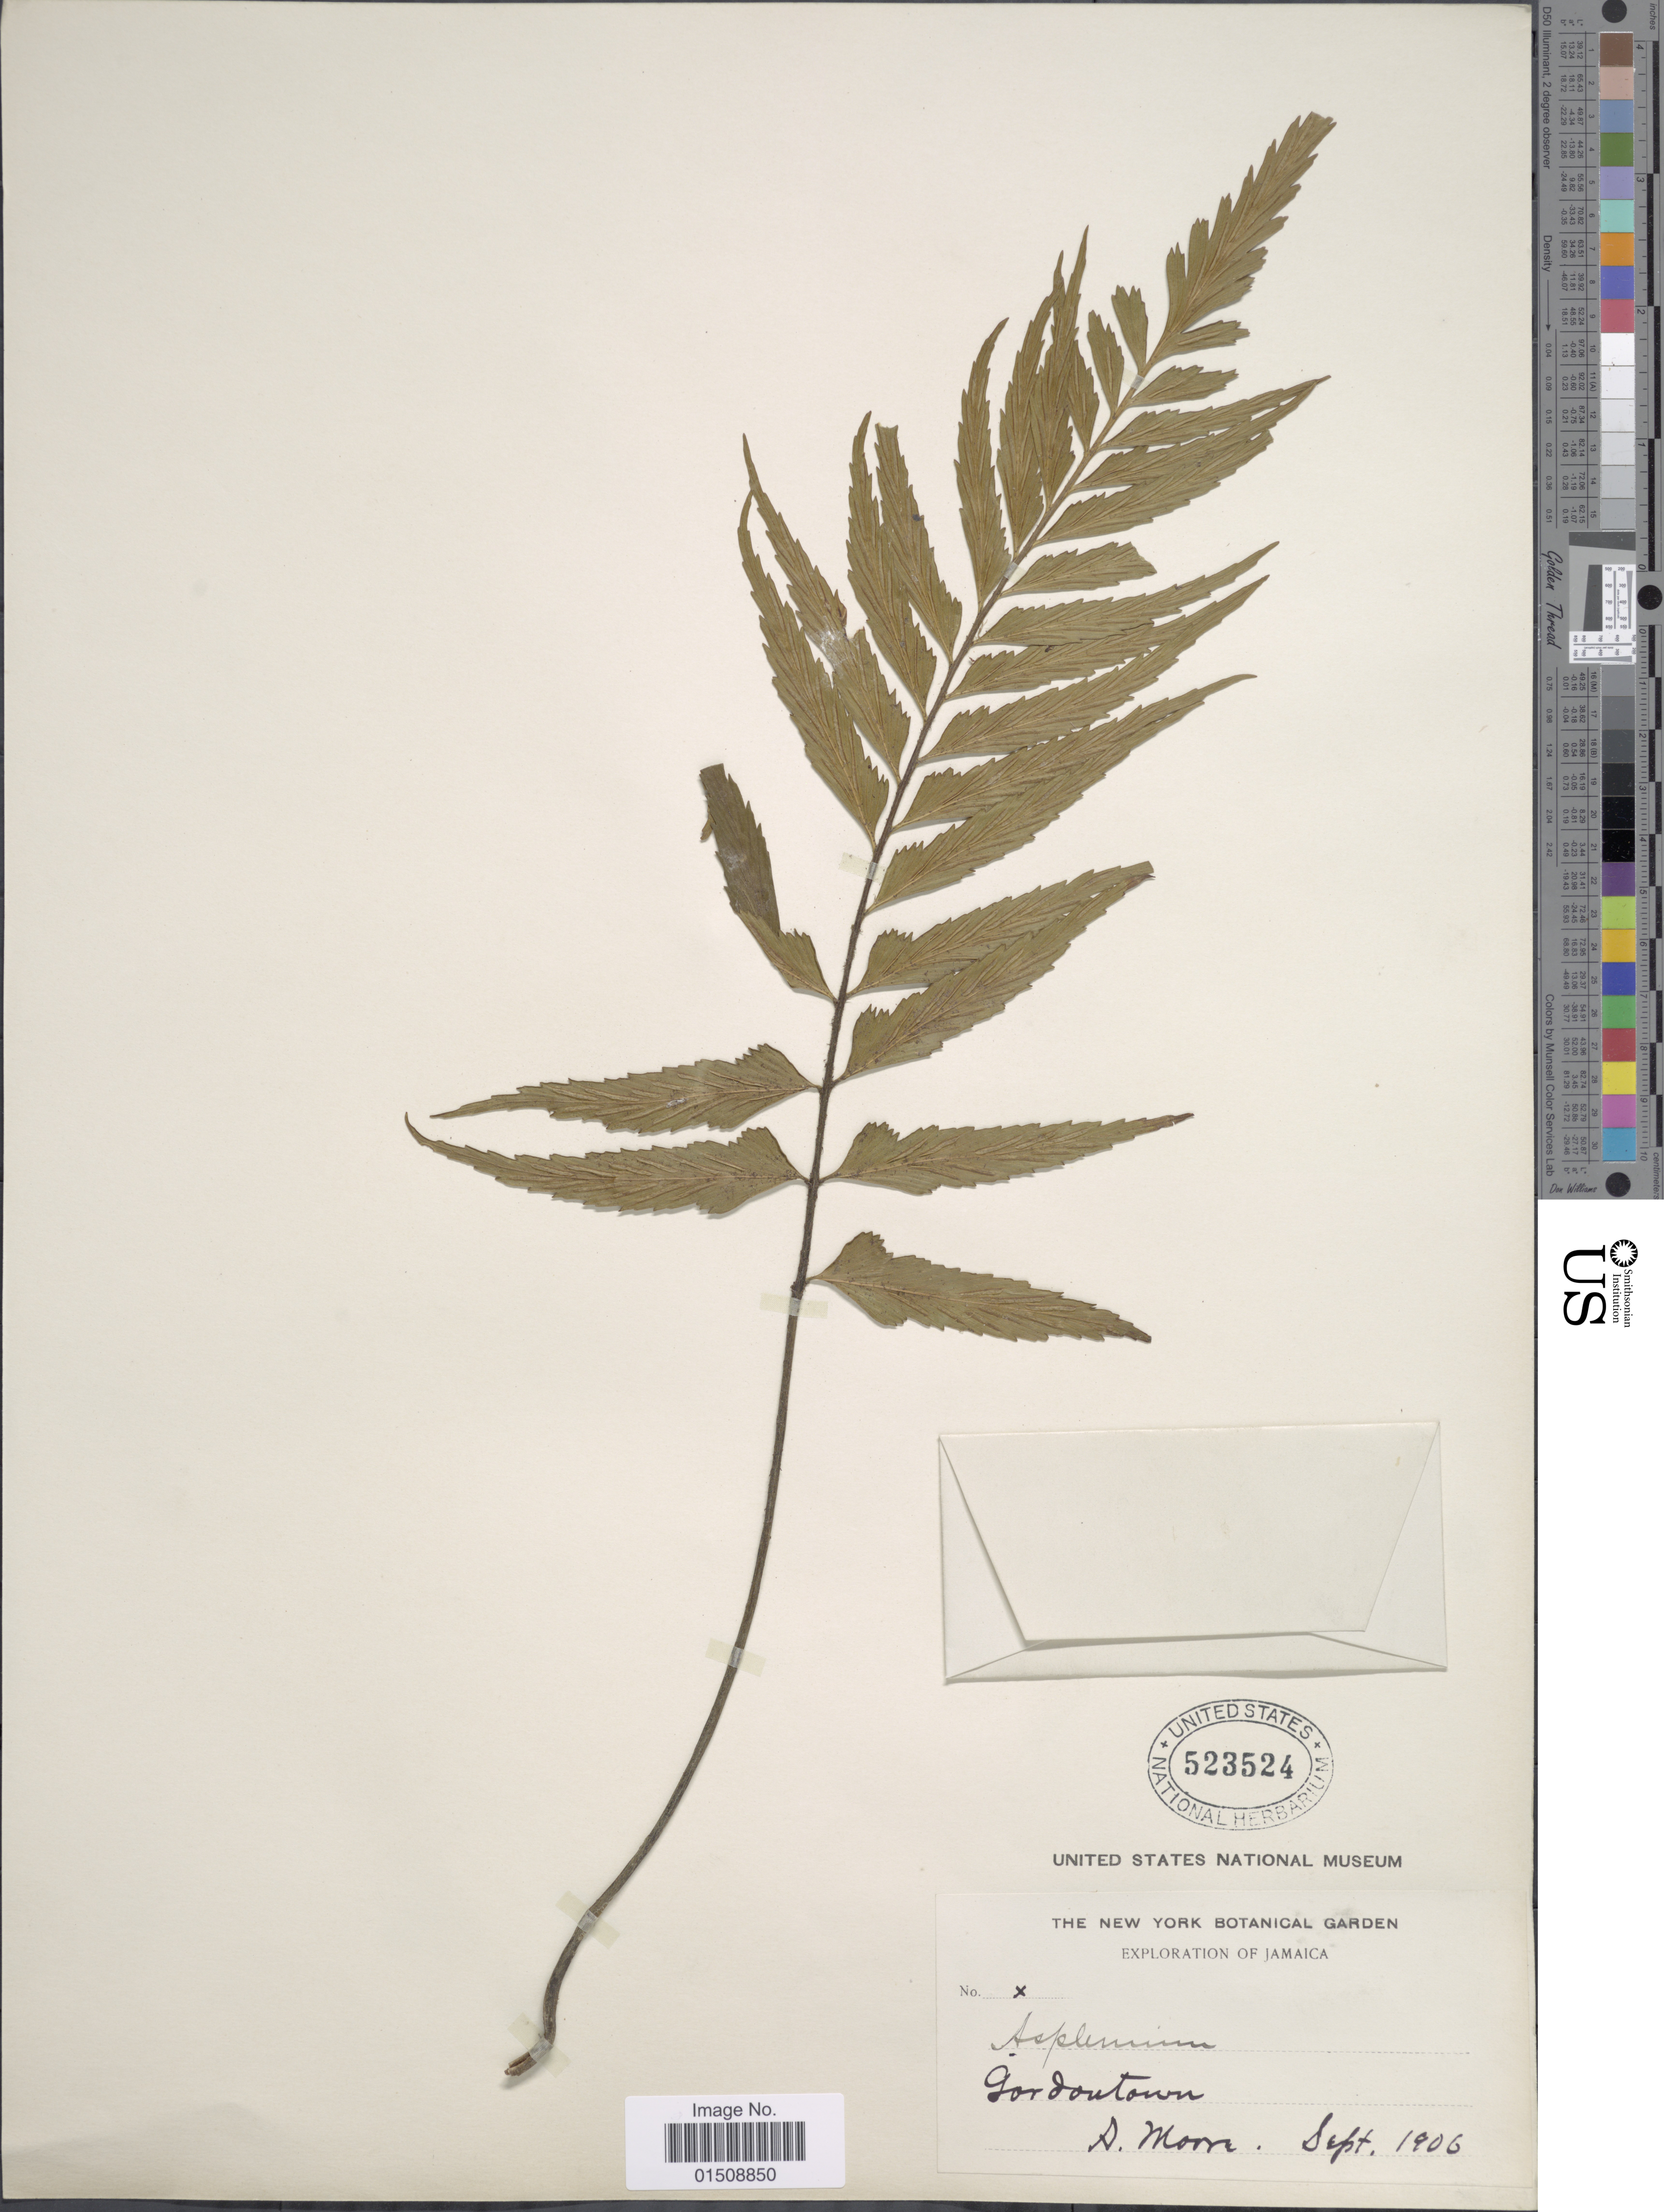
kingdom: Plantae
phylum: Tracheophyta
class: Polypodiopsida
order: Polypodiales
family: Aspleniaceae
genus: Asplenium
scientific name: Asplenium erosum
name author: L.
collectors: D. Moore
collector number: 10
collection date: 1906-09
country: Jamaica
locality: Gordontown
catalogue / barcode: US 523524